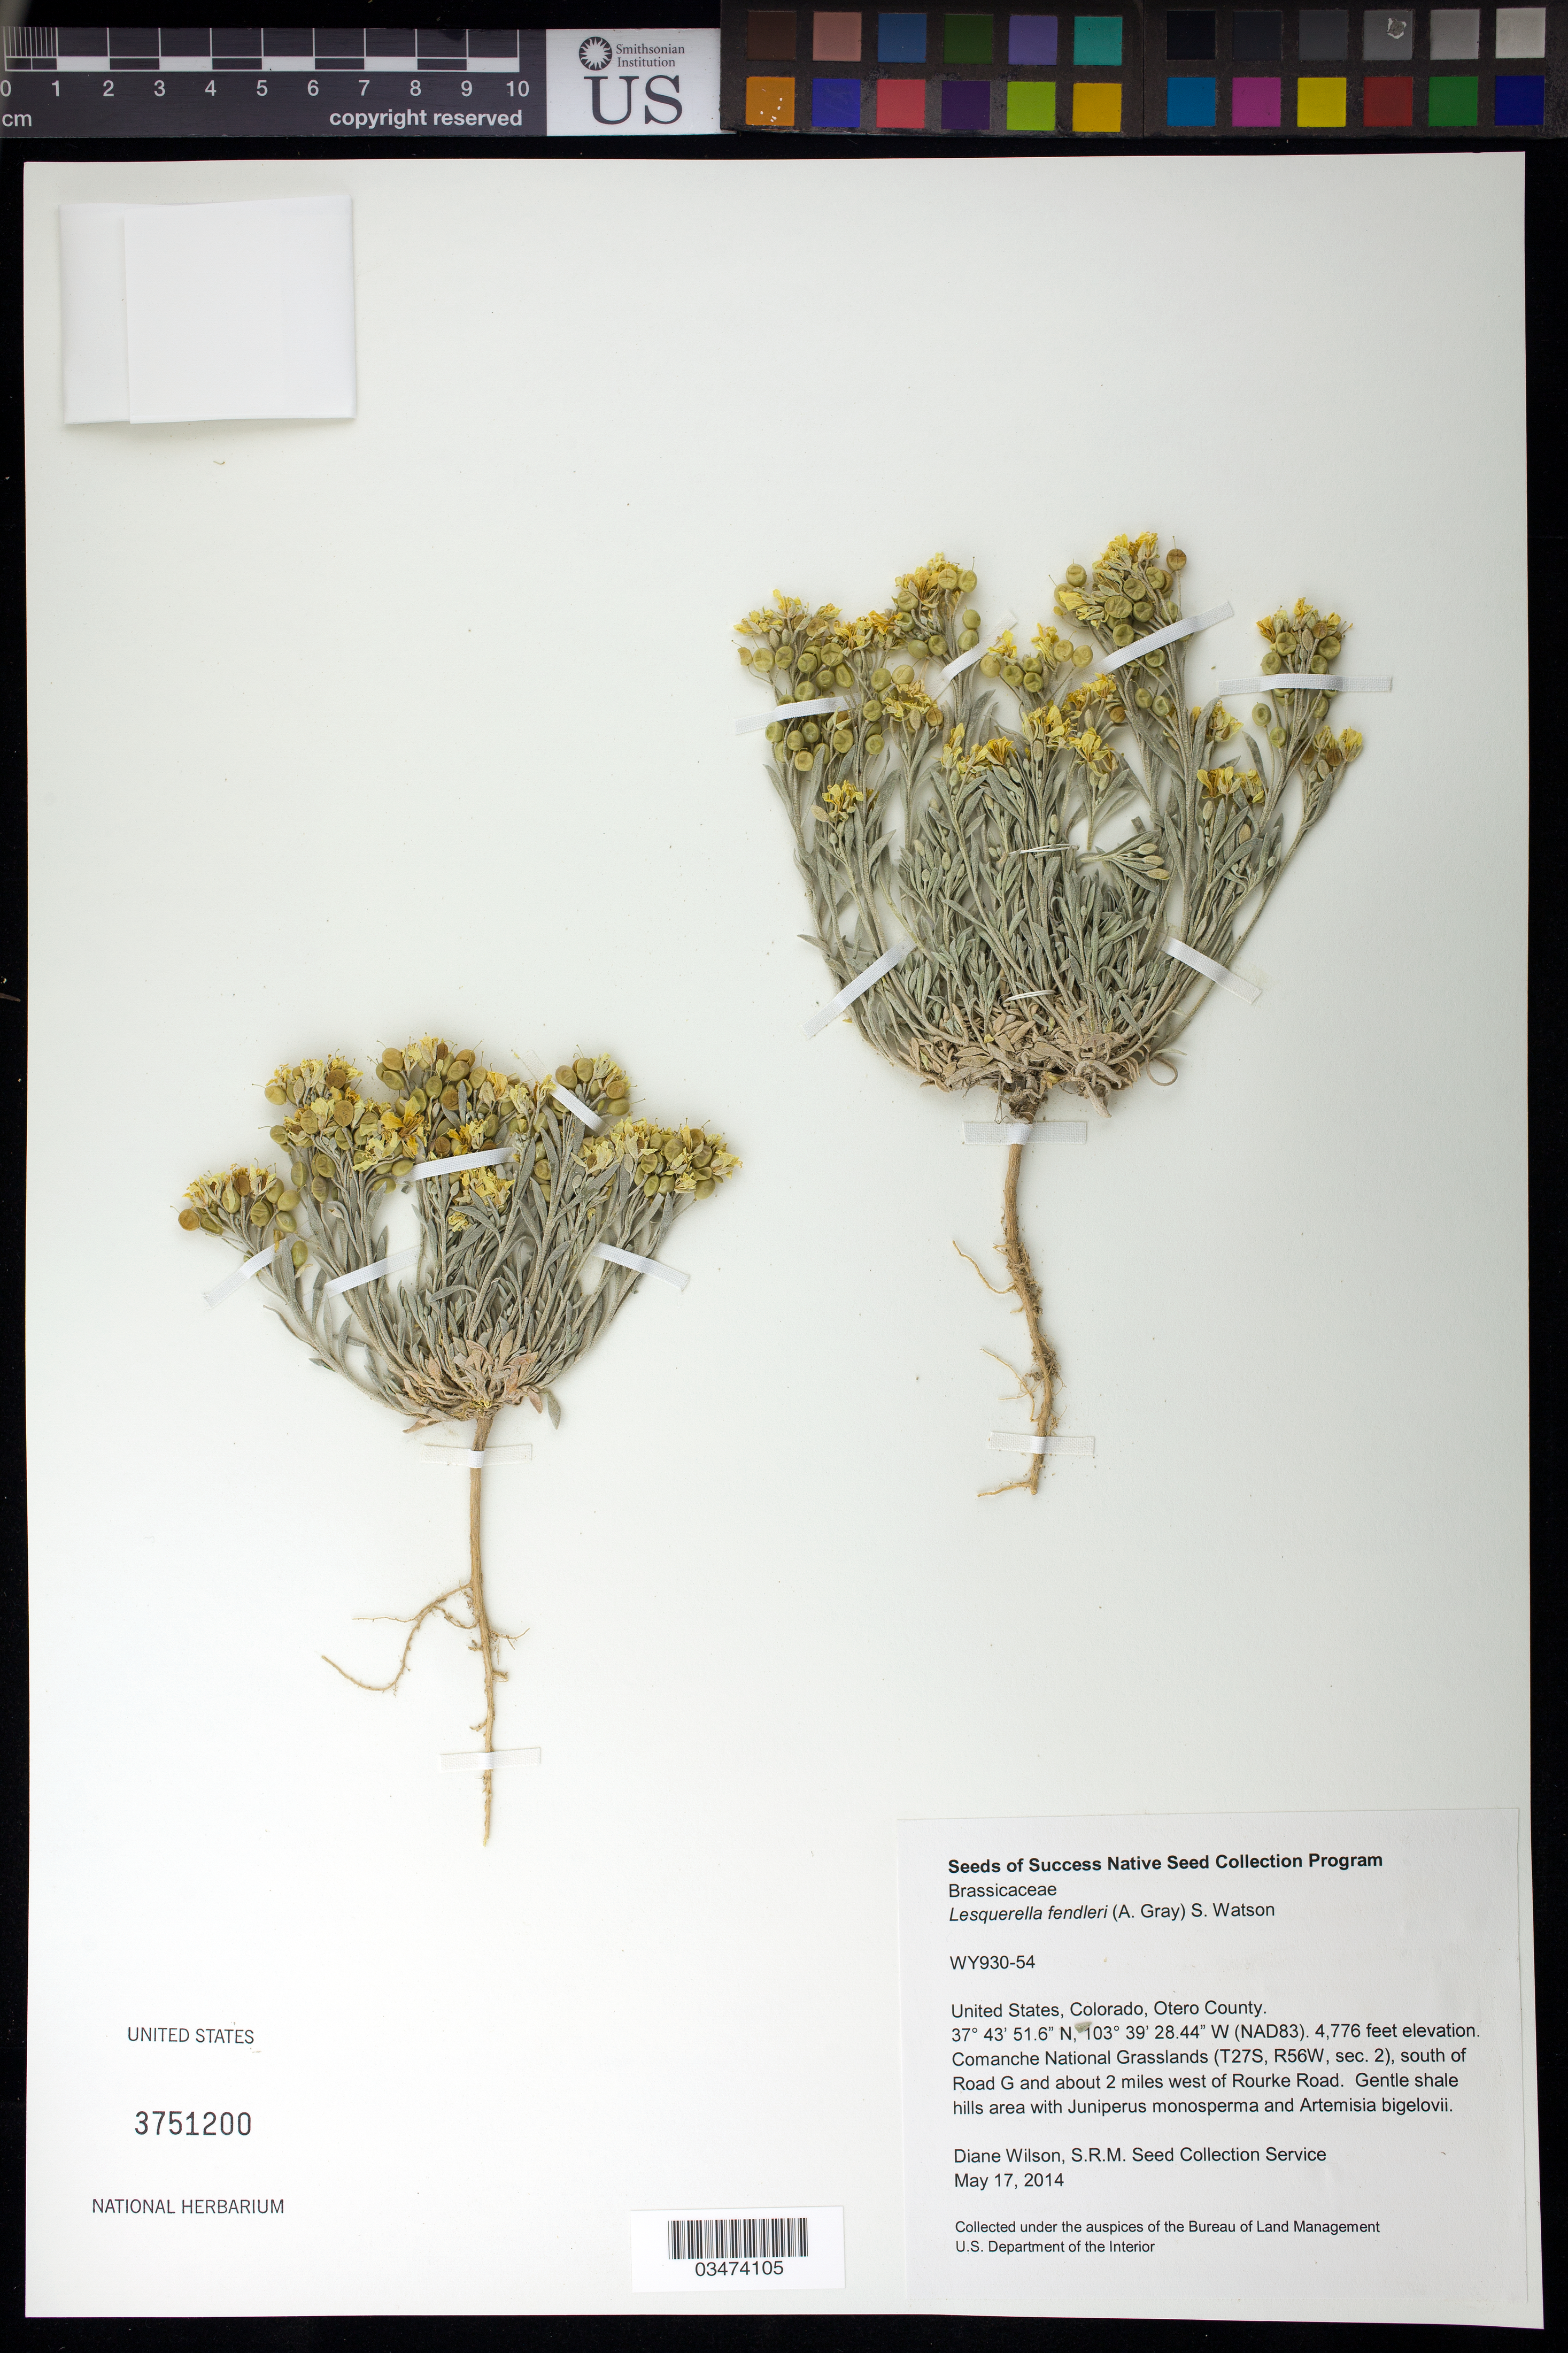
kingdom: Plantae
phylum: Tracheophyta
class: Magnoliopsida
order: Brassicales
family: Brassicaceae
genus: Lesquerella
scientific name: Lesquerella fendleri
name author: (A. Gray) S. Watson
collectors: D. Wilson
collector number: WY930-54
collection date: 2014-05-17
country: United States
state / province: Colorado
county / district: Otero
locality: Comanche National Grasslands (T27S, R56W, sec. 2), S of Road G and about 2 miles W of Rourke Rd.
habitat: Gentle shale hills area Juniperus monosperma and Artemisia bigelovii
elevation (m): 1456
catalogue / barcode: US 3751200